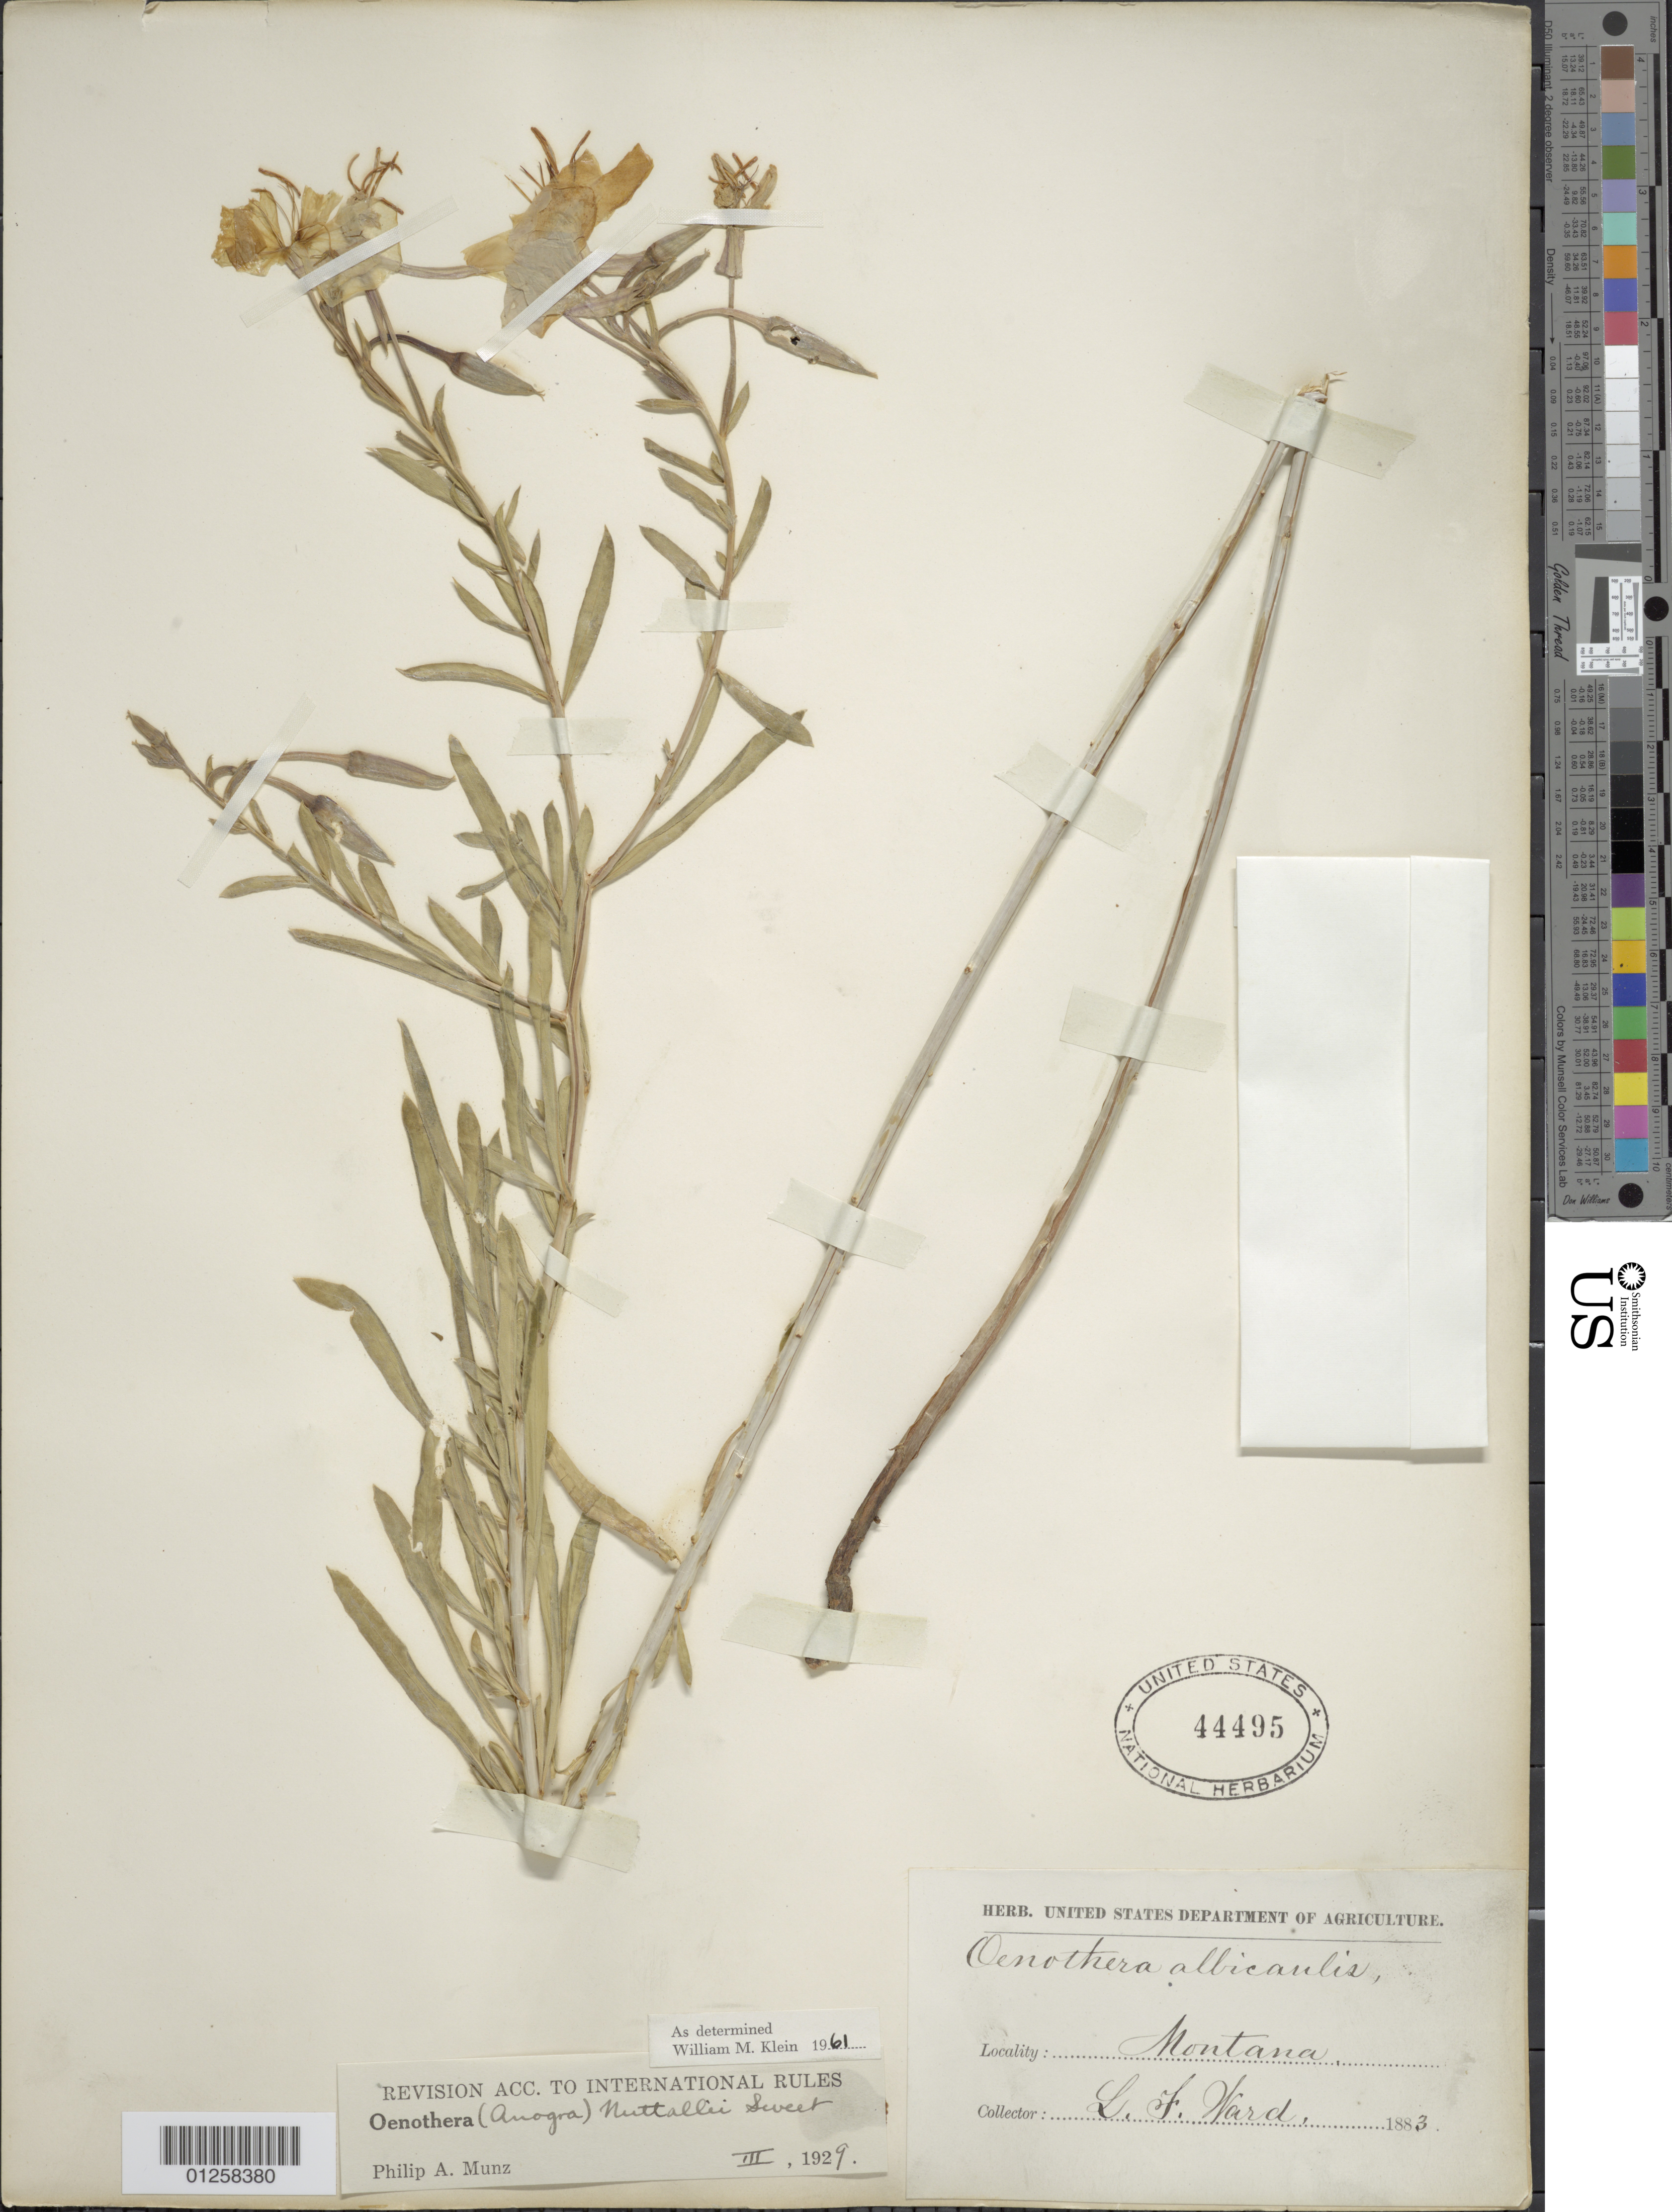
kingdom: Plantae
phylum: Tracheophyta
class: Magnoliopsida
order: Myrtales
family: Onagraceae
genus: Oenothera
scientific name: Oenothera nuttallii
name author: Sweet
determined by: Klein, W. M.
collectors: L. F. Ward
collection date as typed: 1883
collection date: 1883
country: United States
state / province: Montana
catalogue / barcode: US 44495